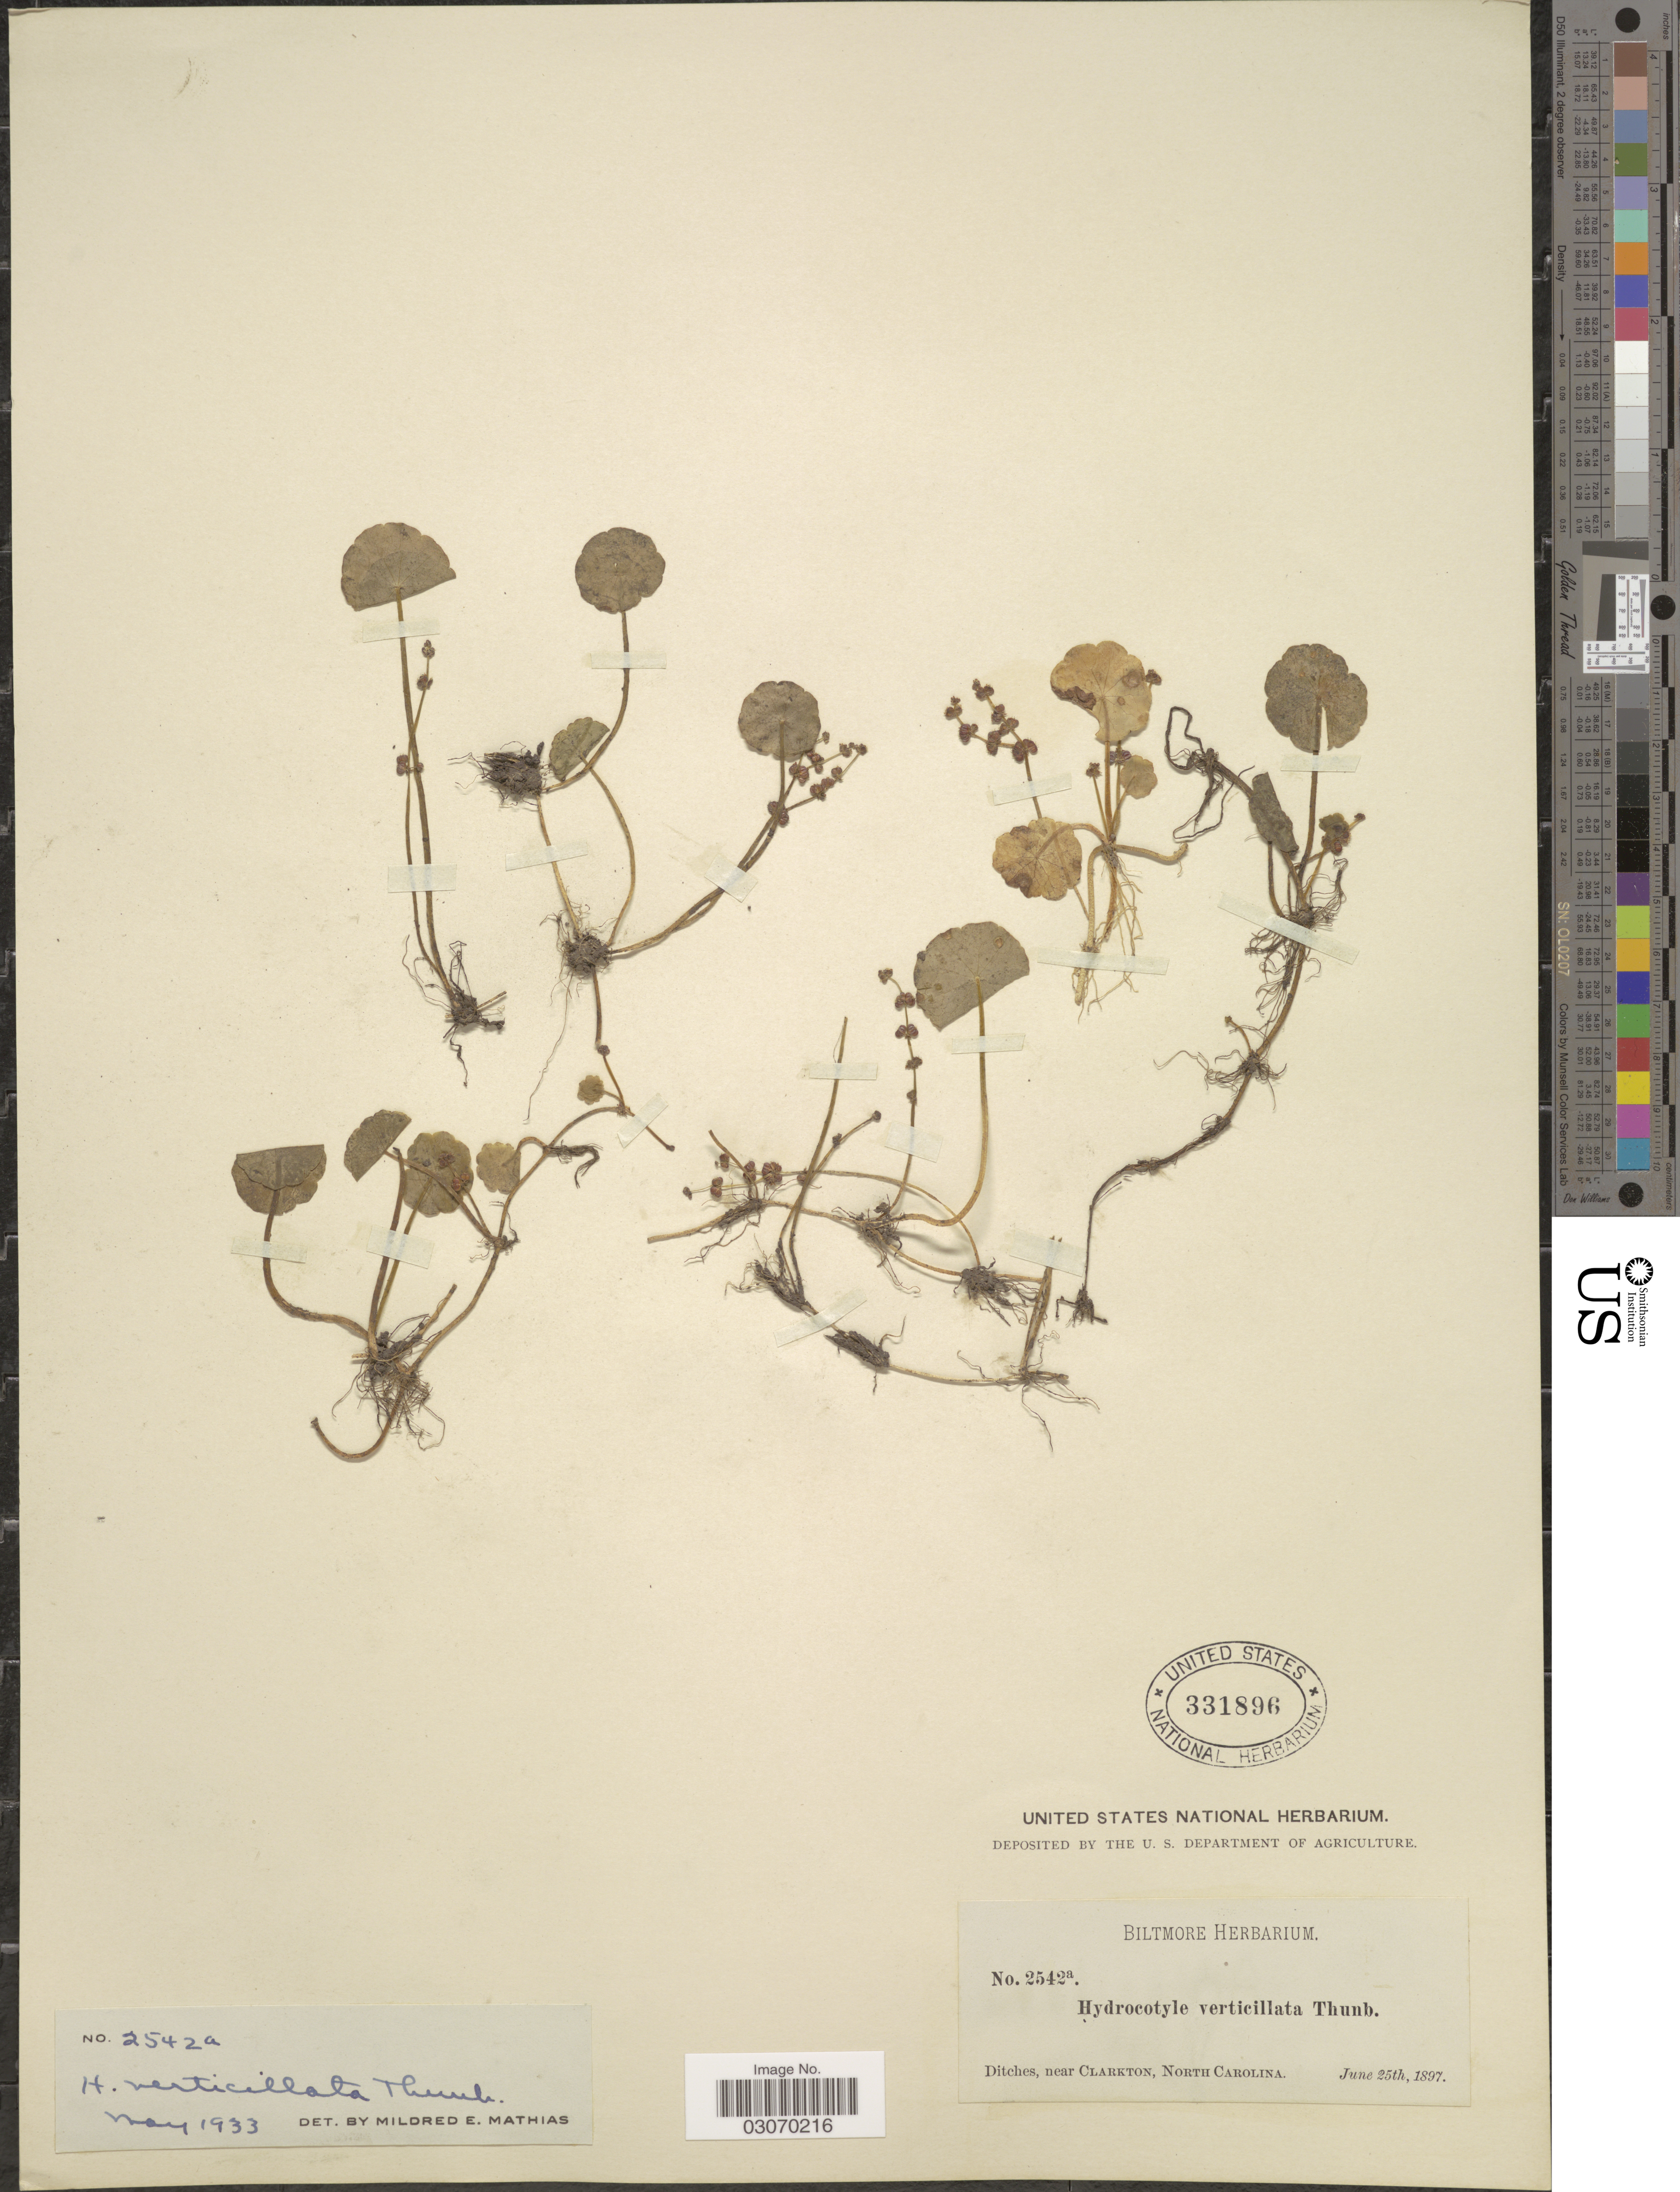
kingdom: Plantae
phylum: Tracheophyta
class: Magnoliopsida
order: Apiales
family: Araliaceae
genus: Hydrocotyle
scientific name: Hydrocotyle verticillata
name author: Thunb.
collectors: ex herb. Biltmore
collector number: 2542a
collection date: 1897-06-25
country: United States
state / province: North Carolina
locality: Ditches, near Clarkton.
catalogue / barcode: US 331896